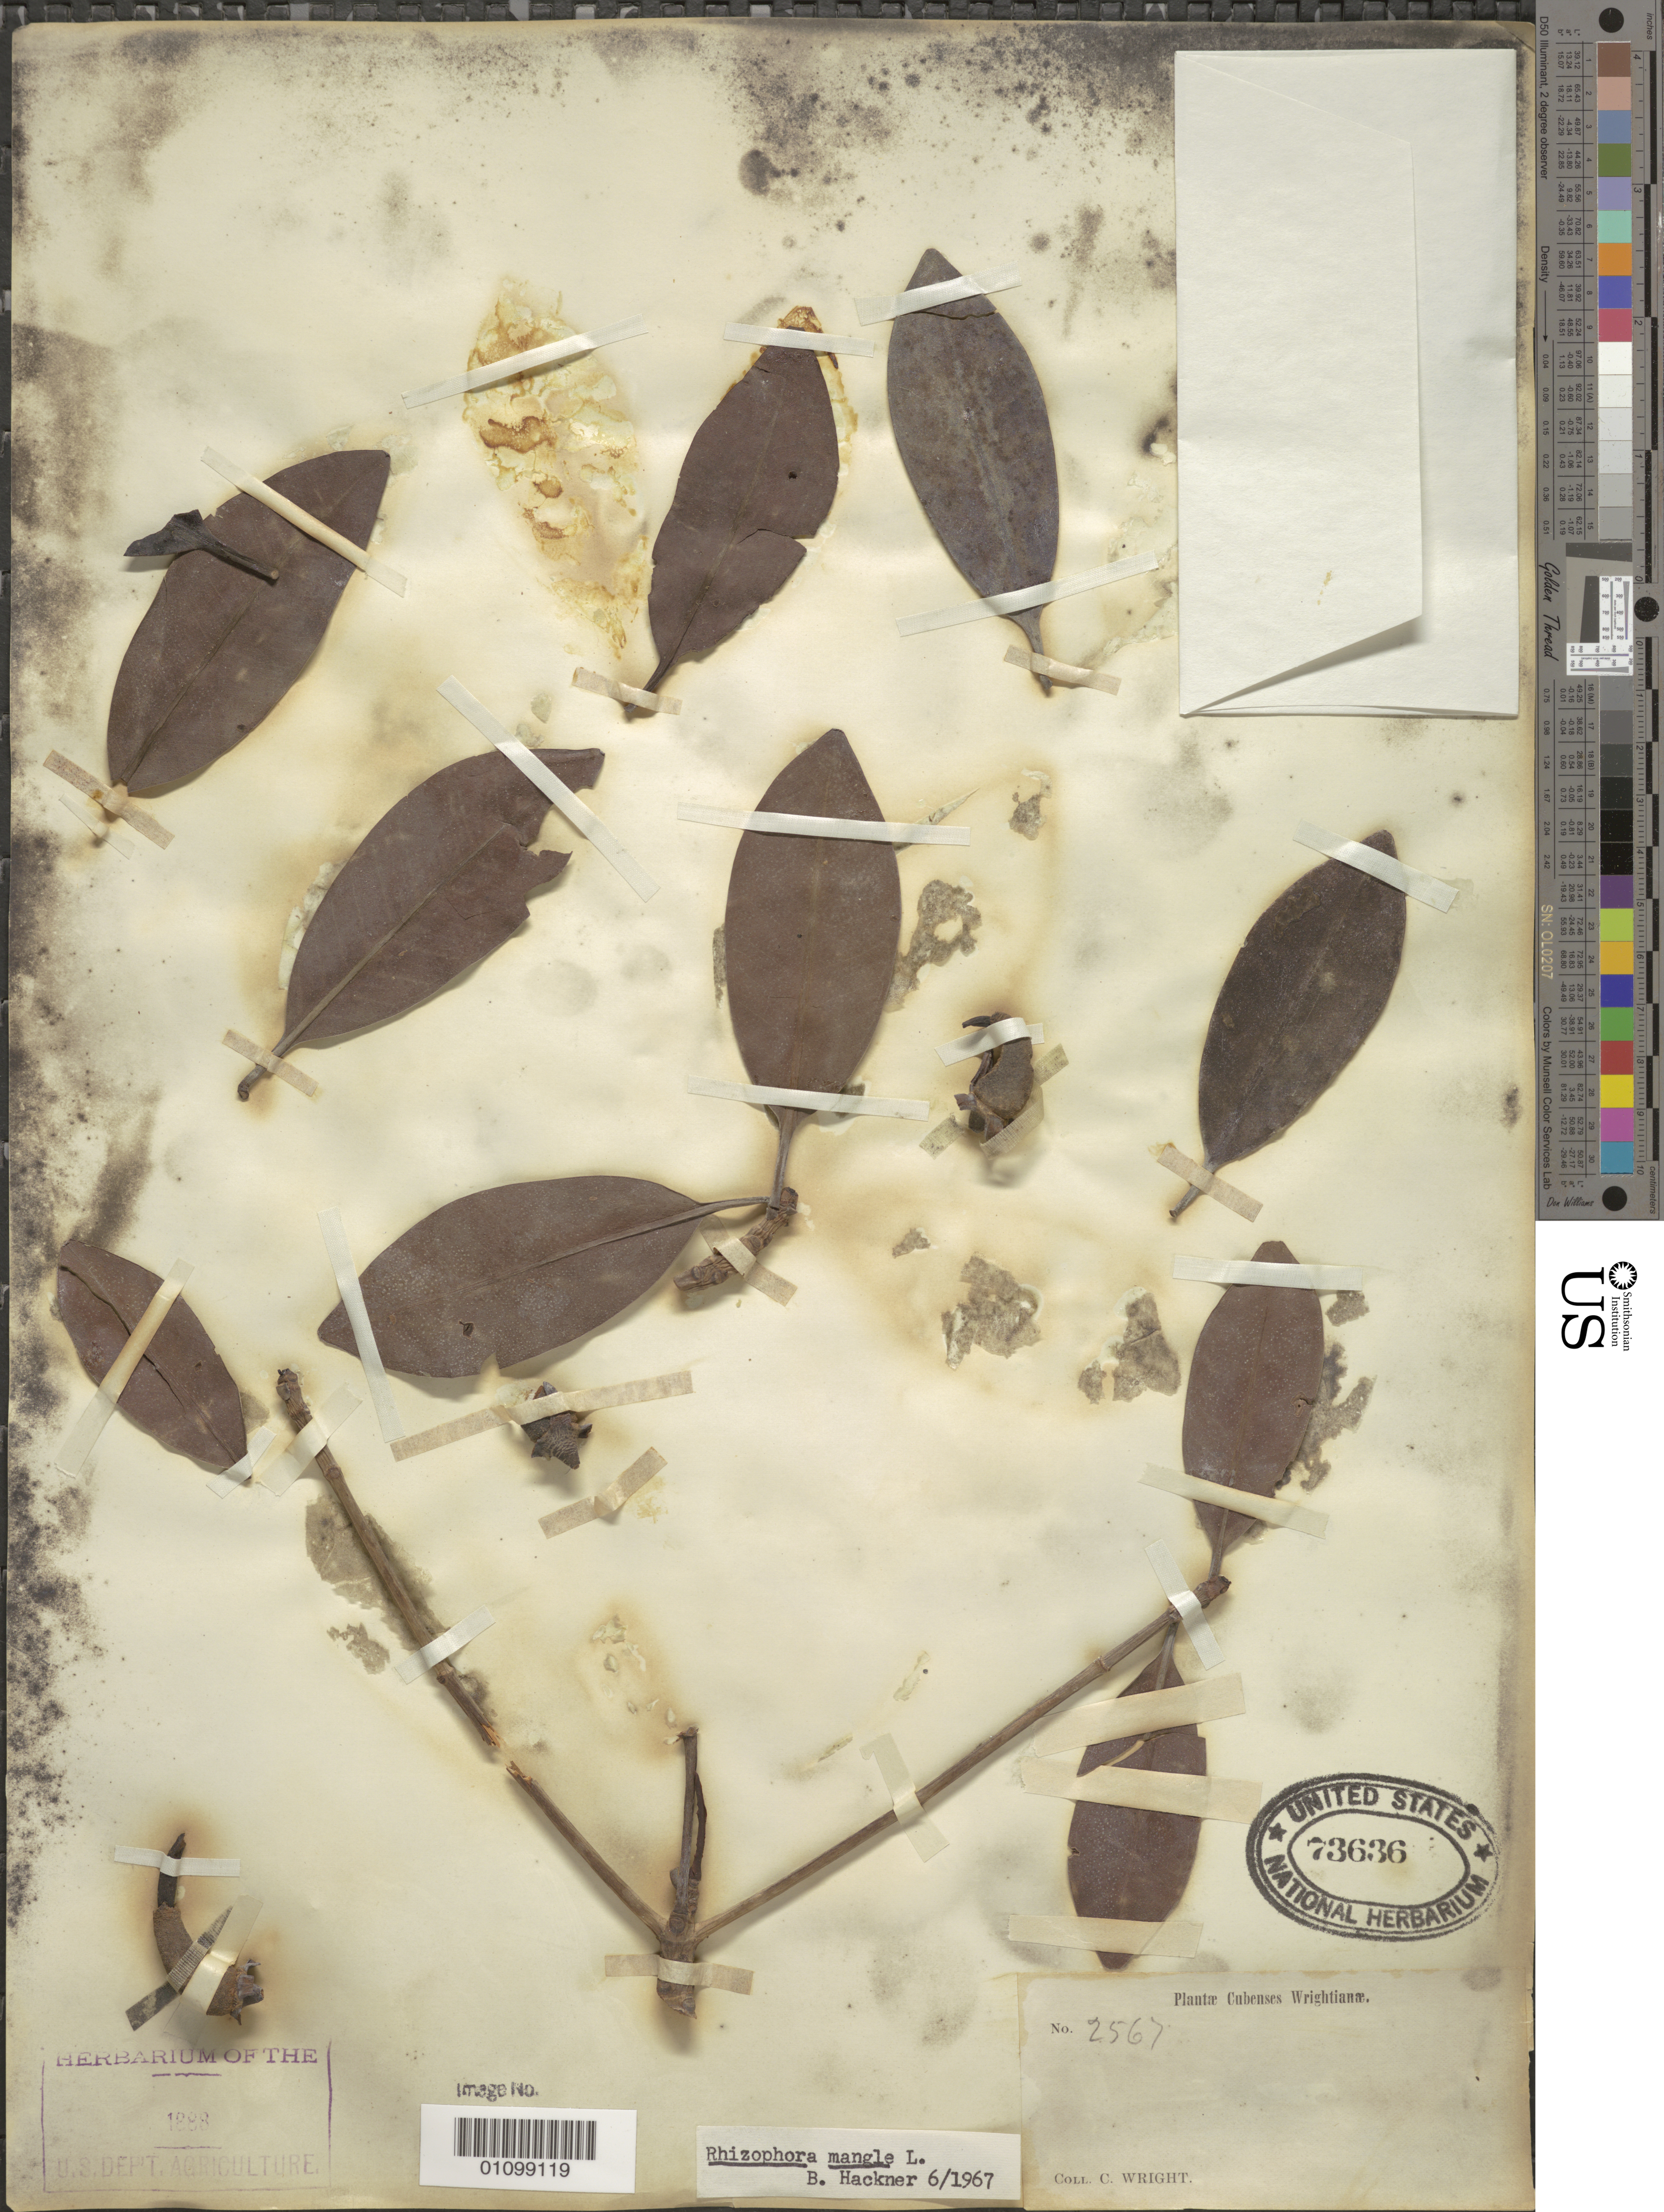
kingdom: Plantae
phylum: Tracheophyta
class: Magnoliopsida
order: Malpighiales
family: Rhizophoraceae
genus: Rhizophora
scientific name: Rhizophora mangle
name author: L.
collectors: C. Wright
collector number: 2567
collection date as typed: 01 Jan 1865 to 31 Dec 1865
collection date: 1865-01-01/1865-12-31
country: Cuba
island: Cuba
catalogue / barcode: US 73636